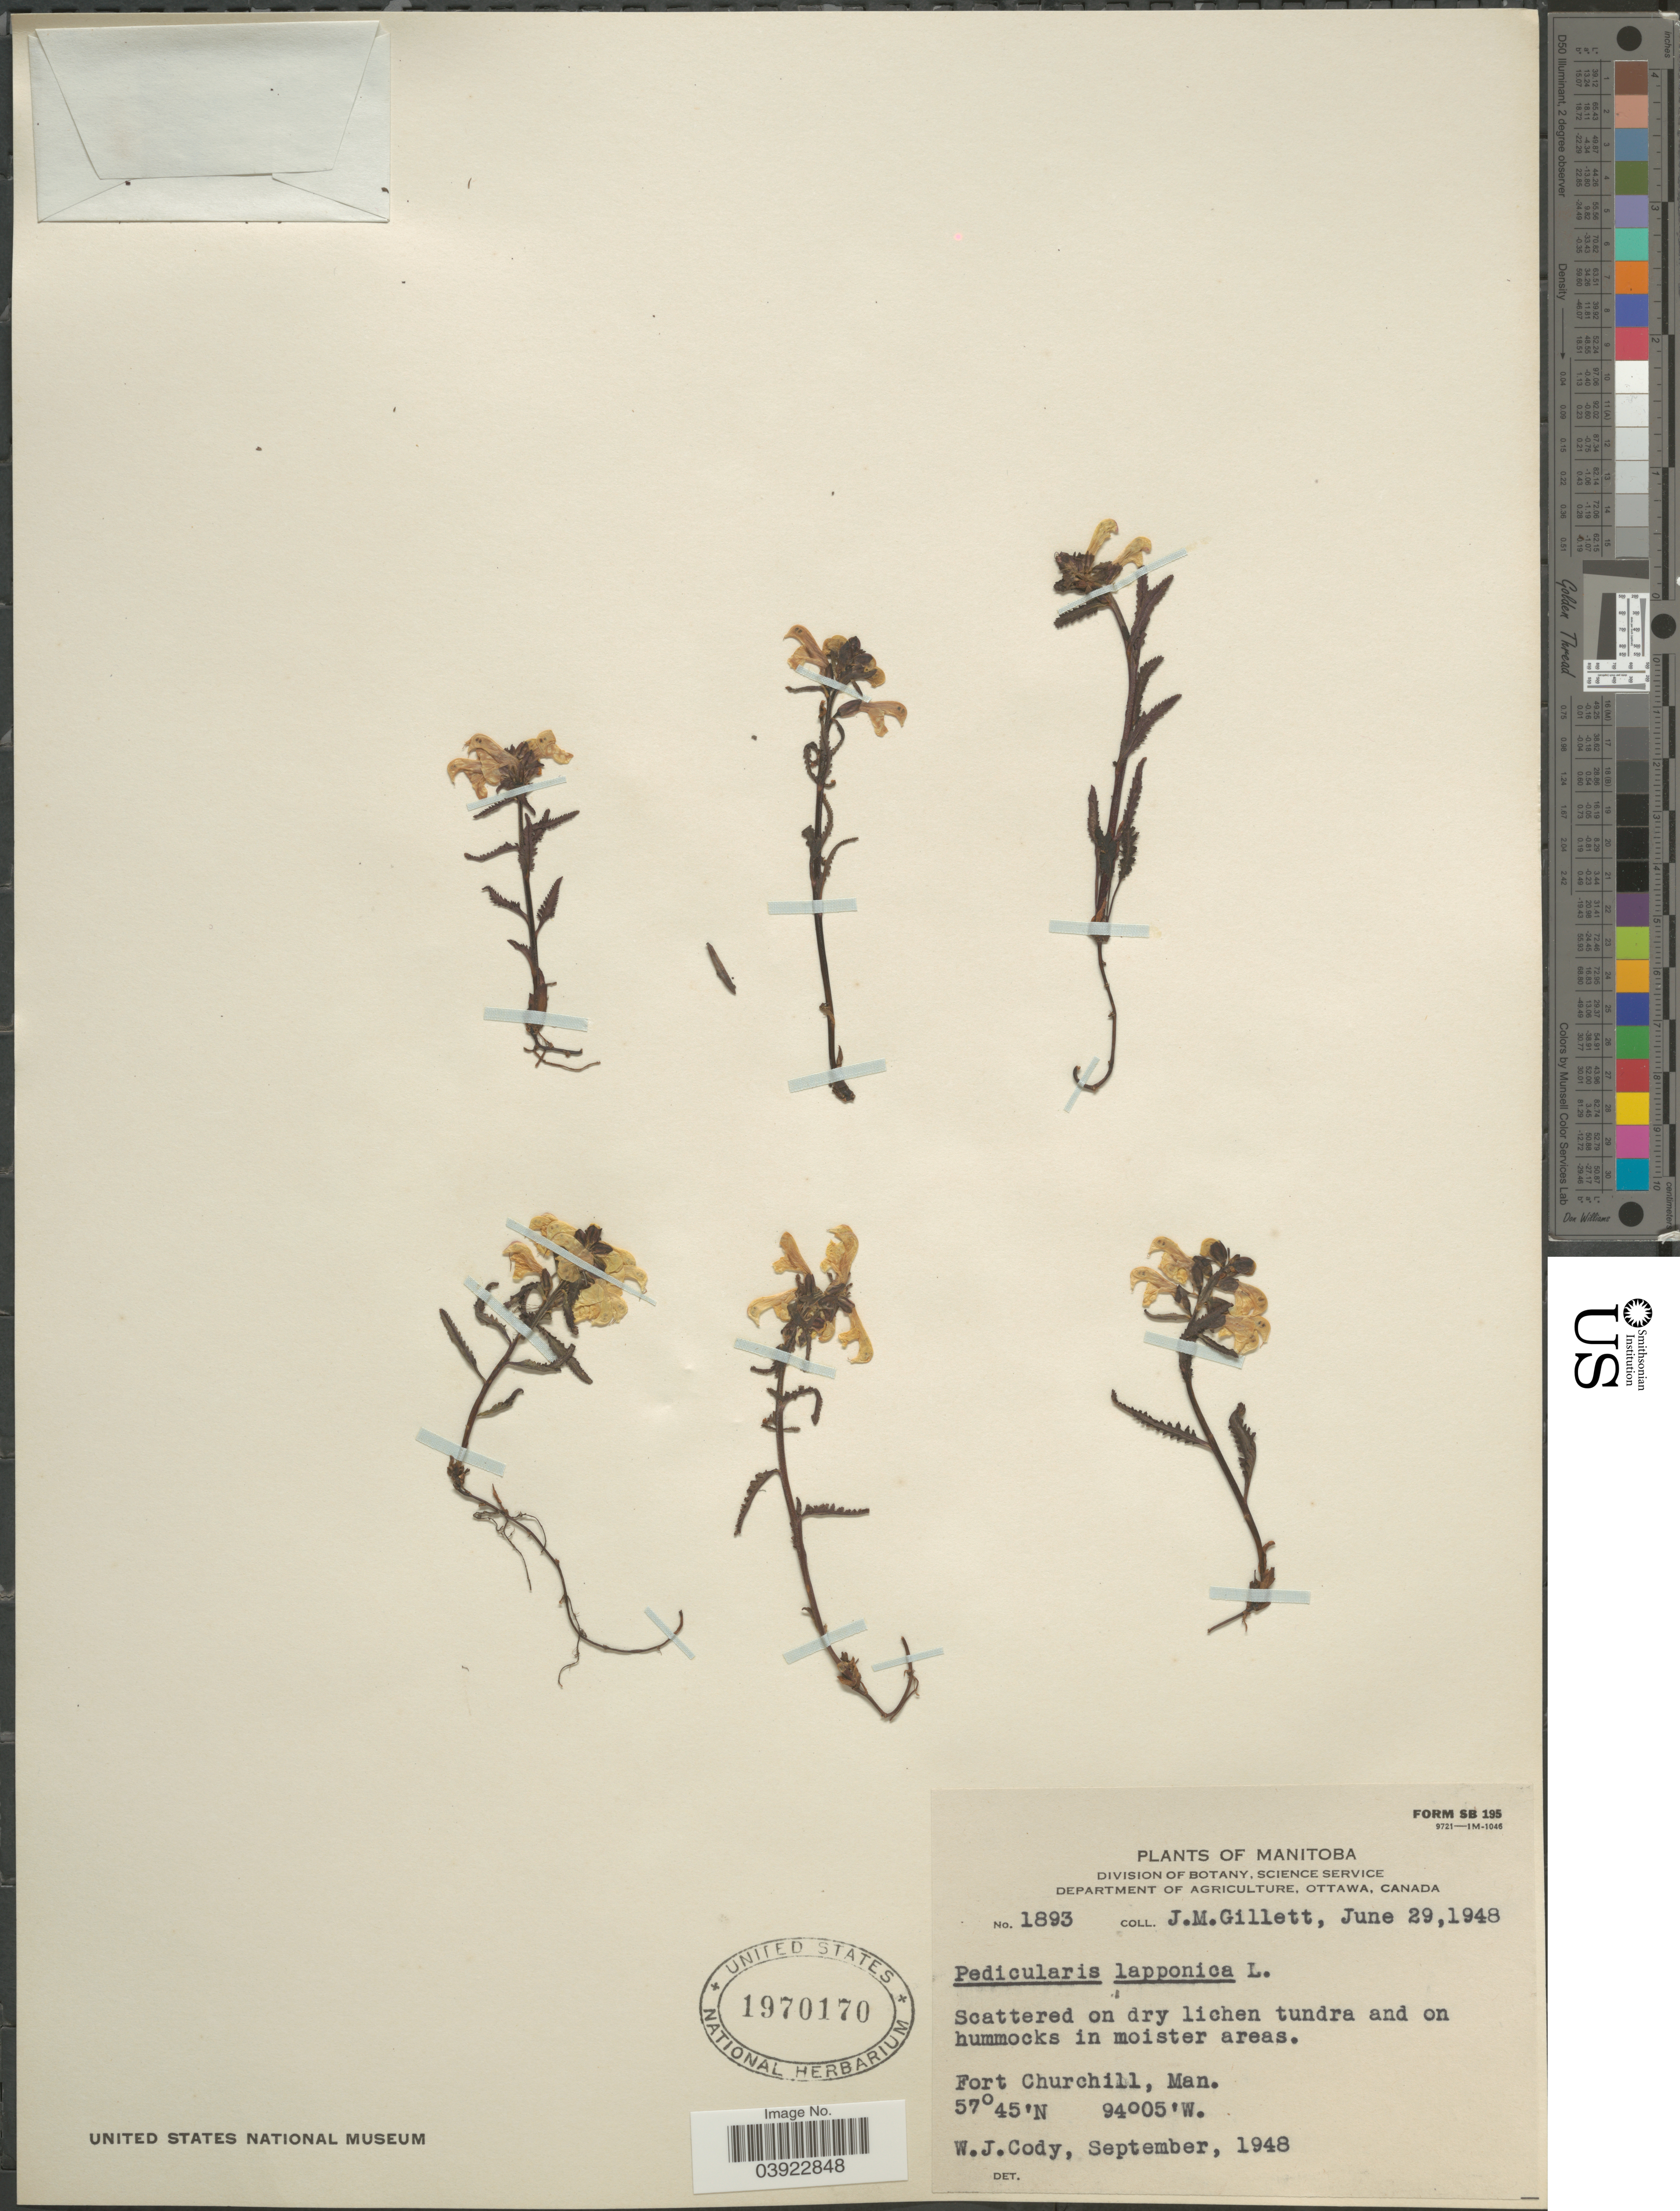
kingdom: Plantae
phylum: Tracheophyta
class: Magnoliopsida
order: Lamiales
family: Orobanchaceae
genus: Pedicularis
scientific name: Pedicularis lapponica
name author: L.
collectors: J. M. Gillett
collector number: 1893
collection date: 1948-06-29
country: Canada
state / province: Manitoba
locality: Fort Churchill.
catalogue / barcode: US 1970170